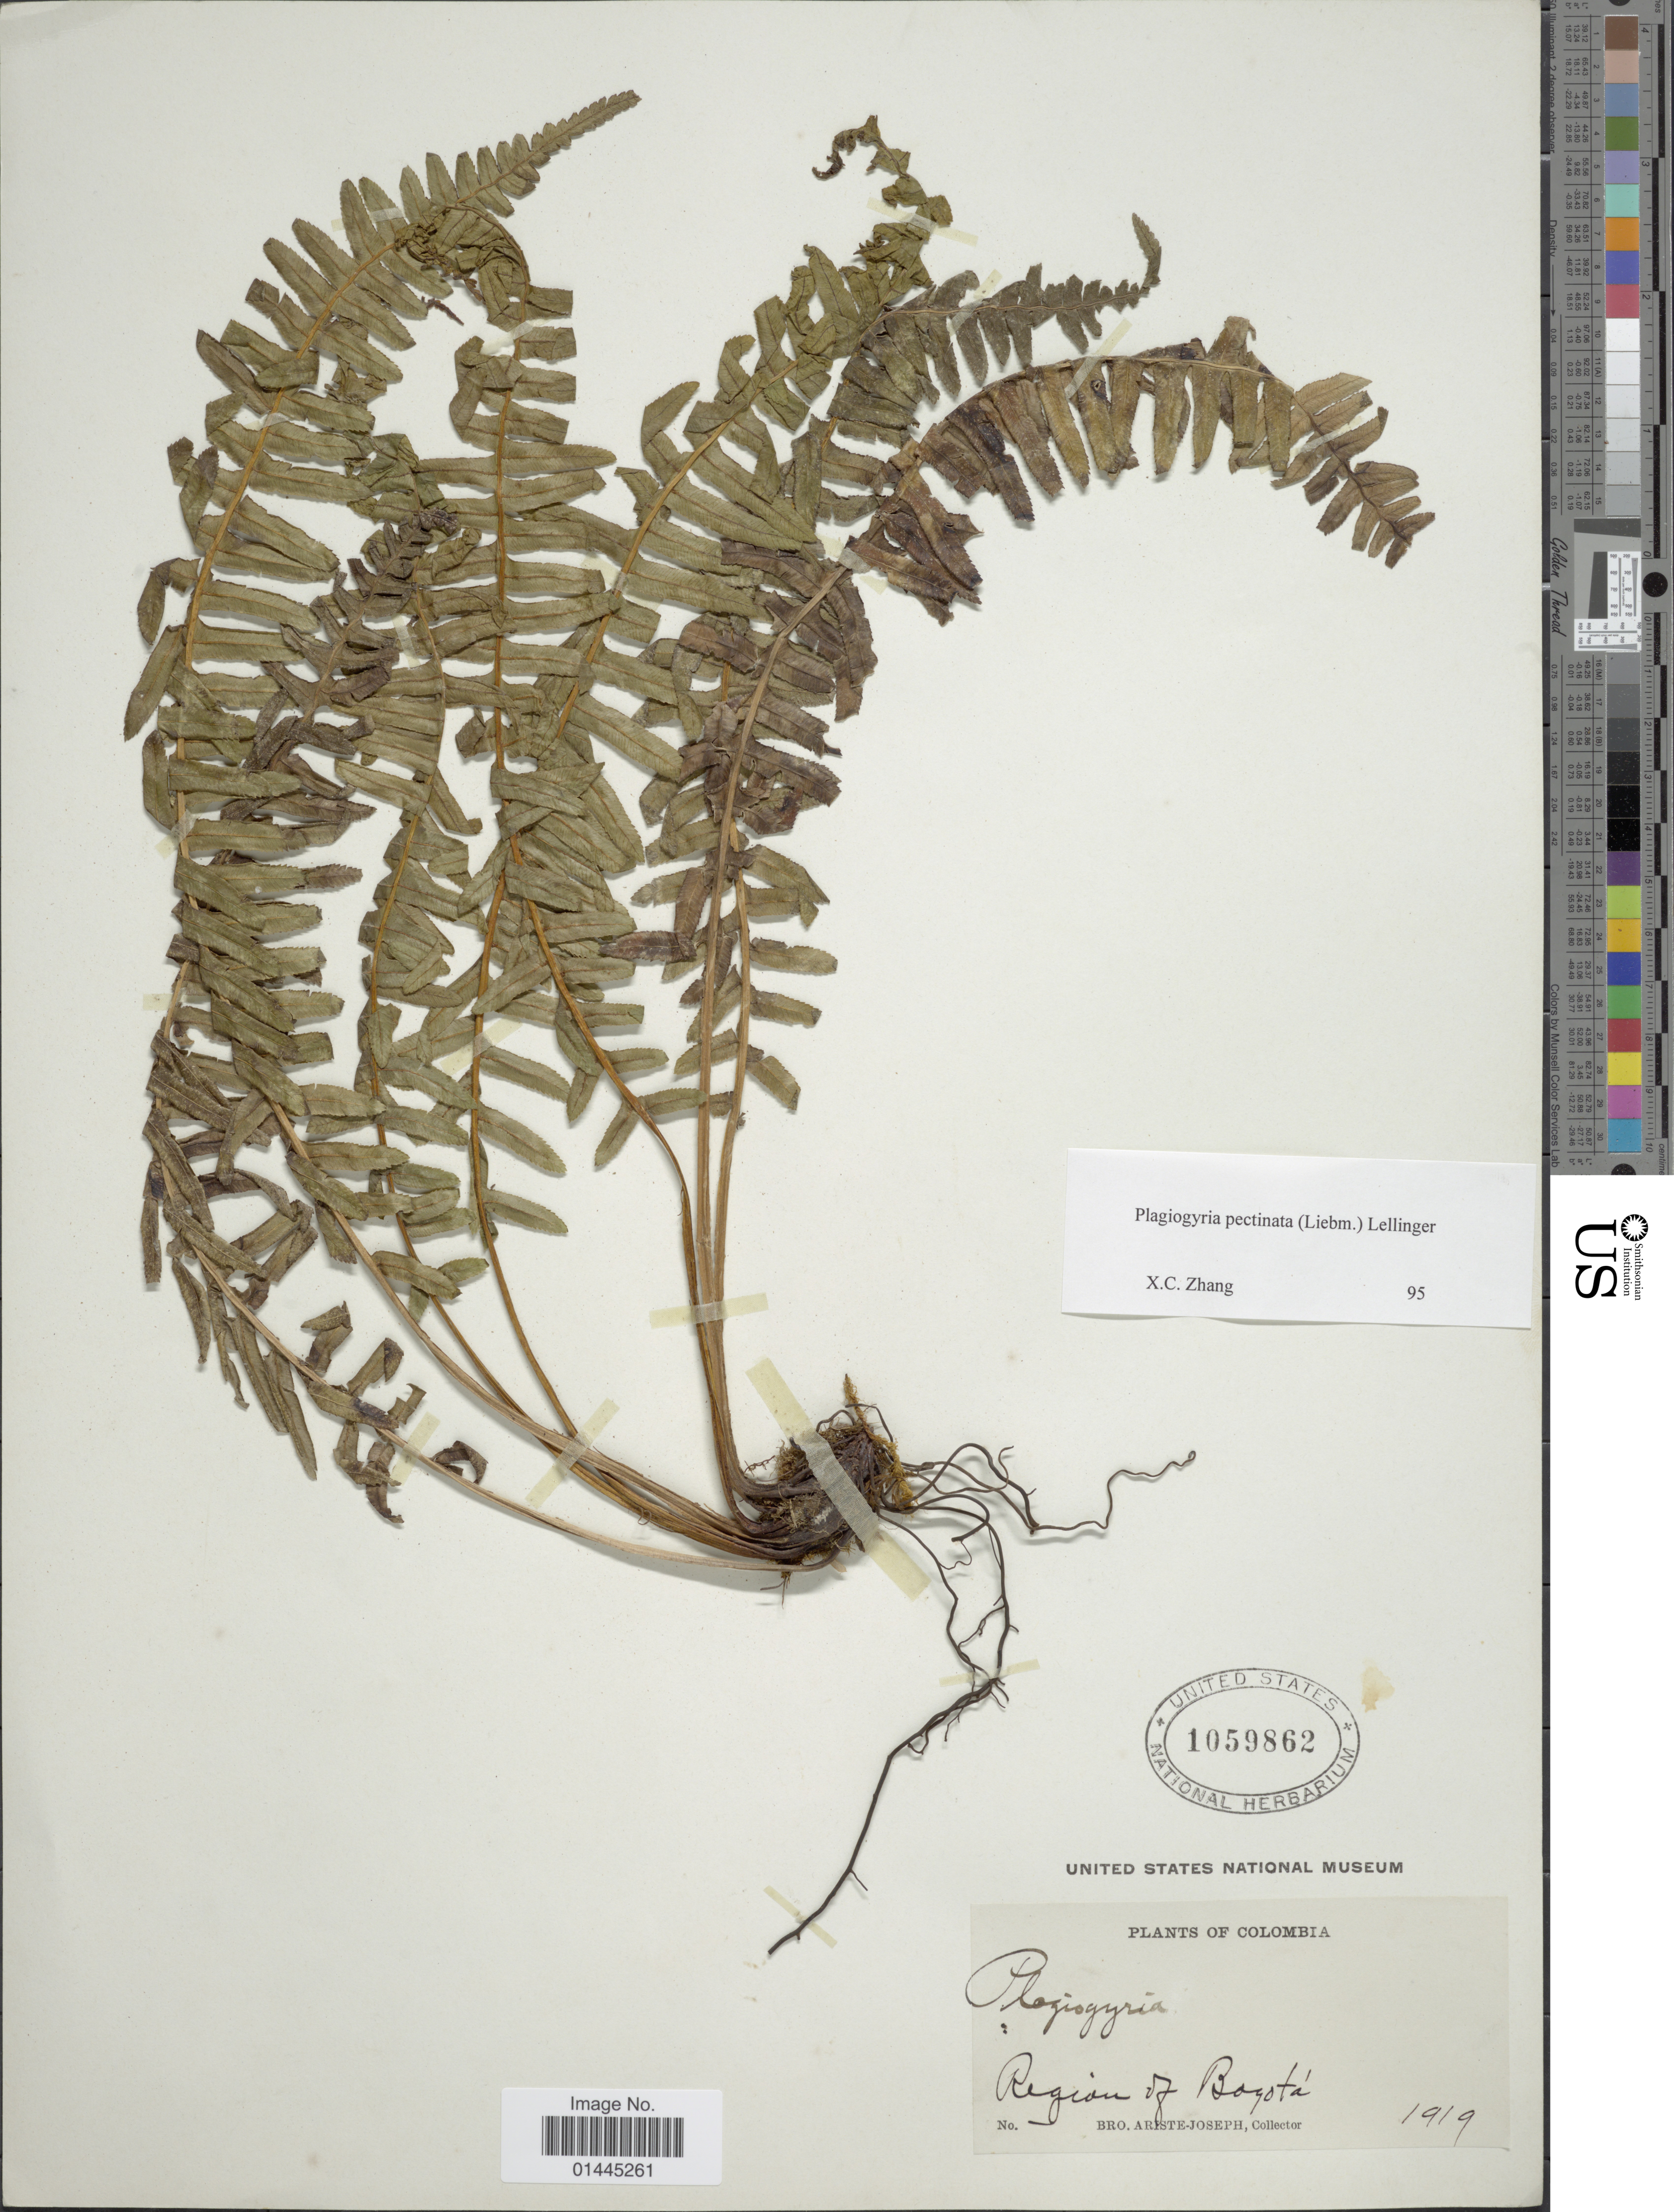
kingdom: Plantae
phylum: Tracheophyta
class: Polypodiopsida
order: Cyatheales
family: Plagiogyriaceae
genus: Plagiogyria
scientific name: Plagiogyria semicordata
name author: (C. Presl) Christ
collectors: Bro. Ariste-Joseph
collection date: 1919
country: Colombia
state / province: Bogota D.C.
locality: Region of Bogota.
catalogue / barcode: US 1059862